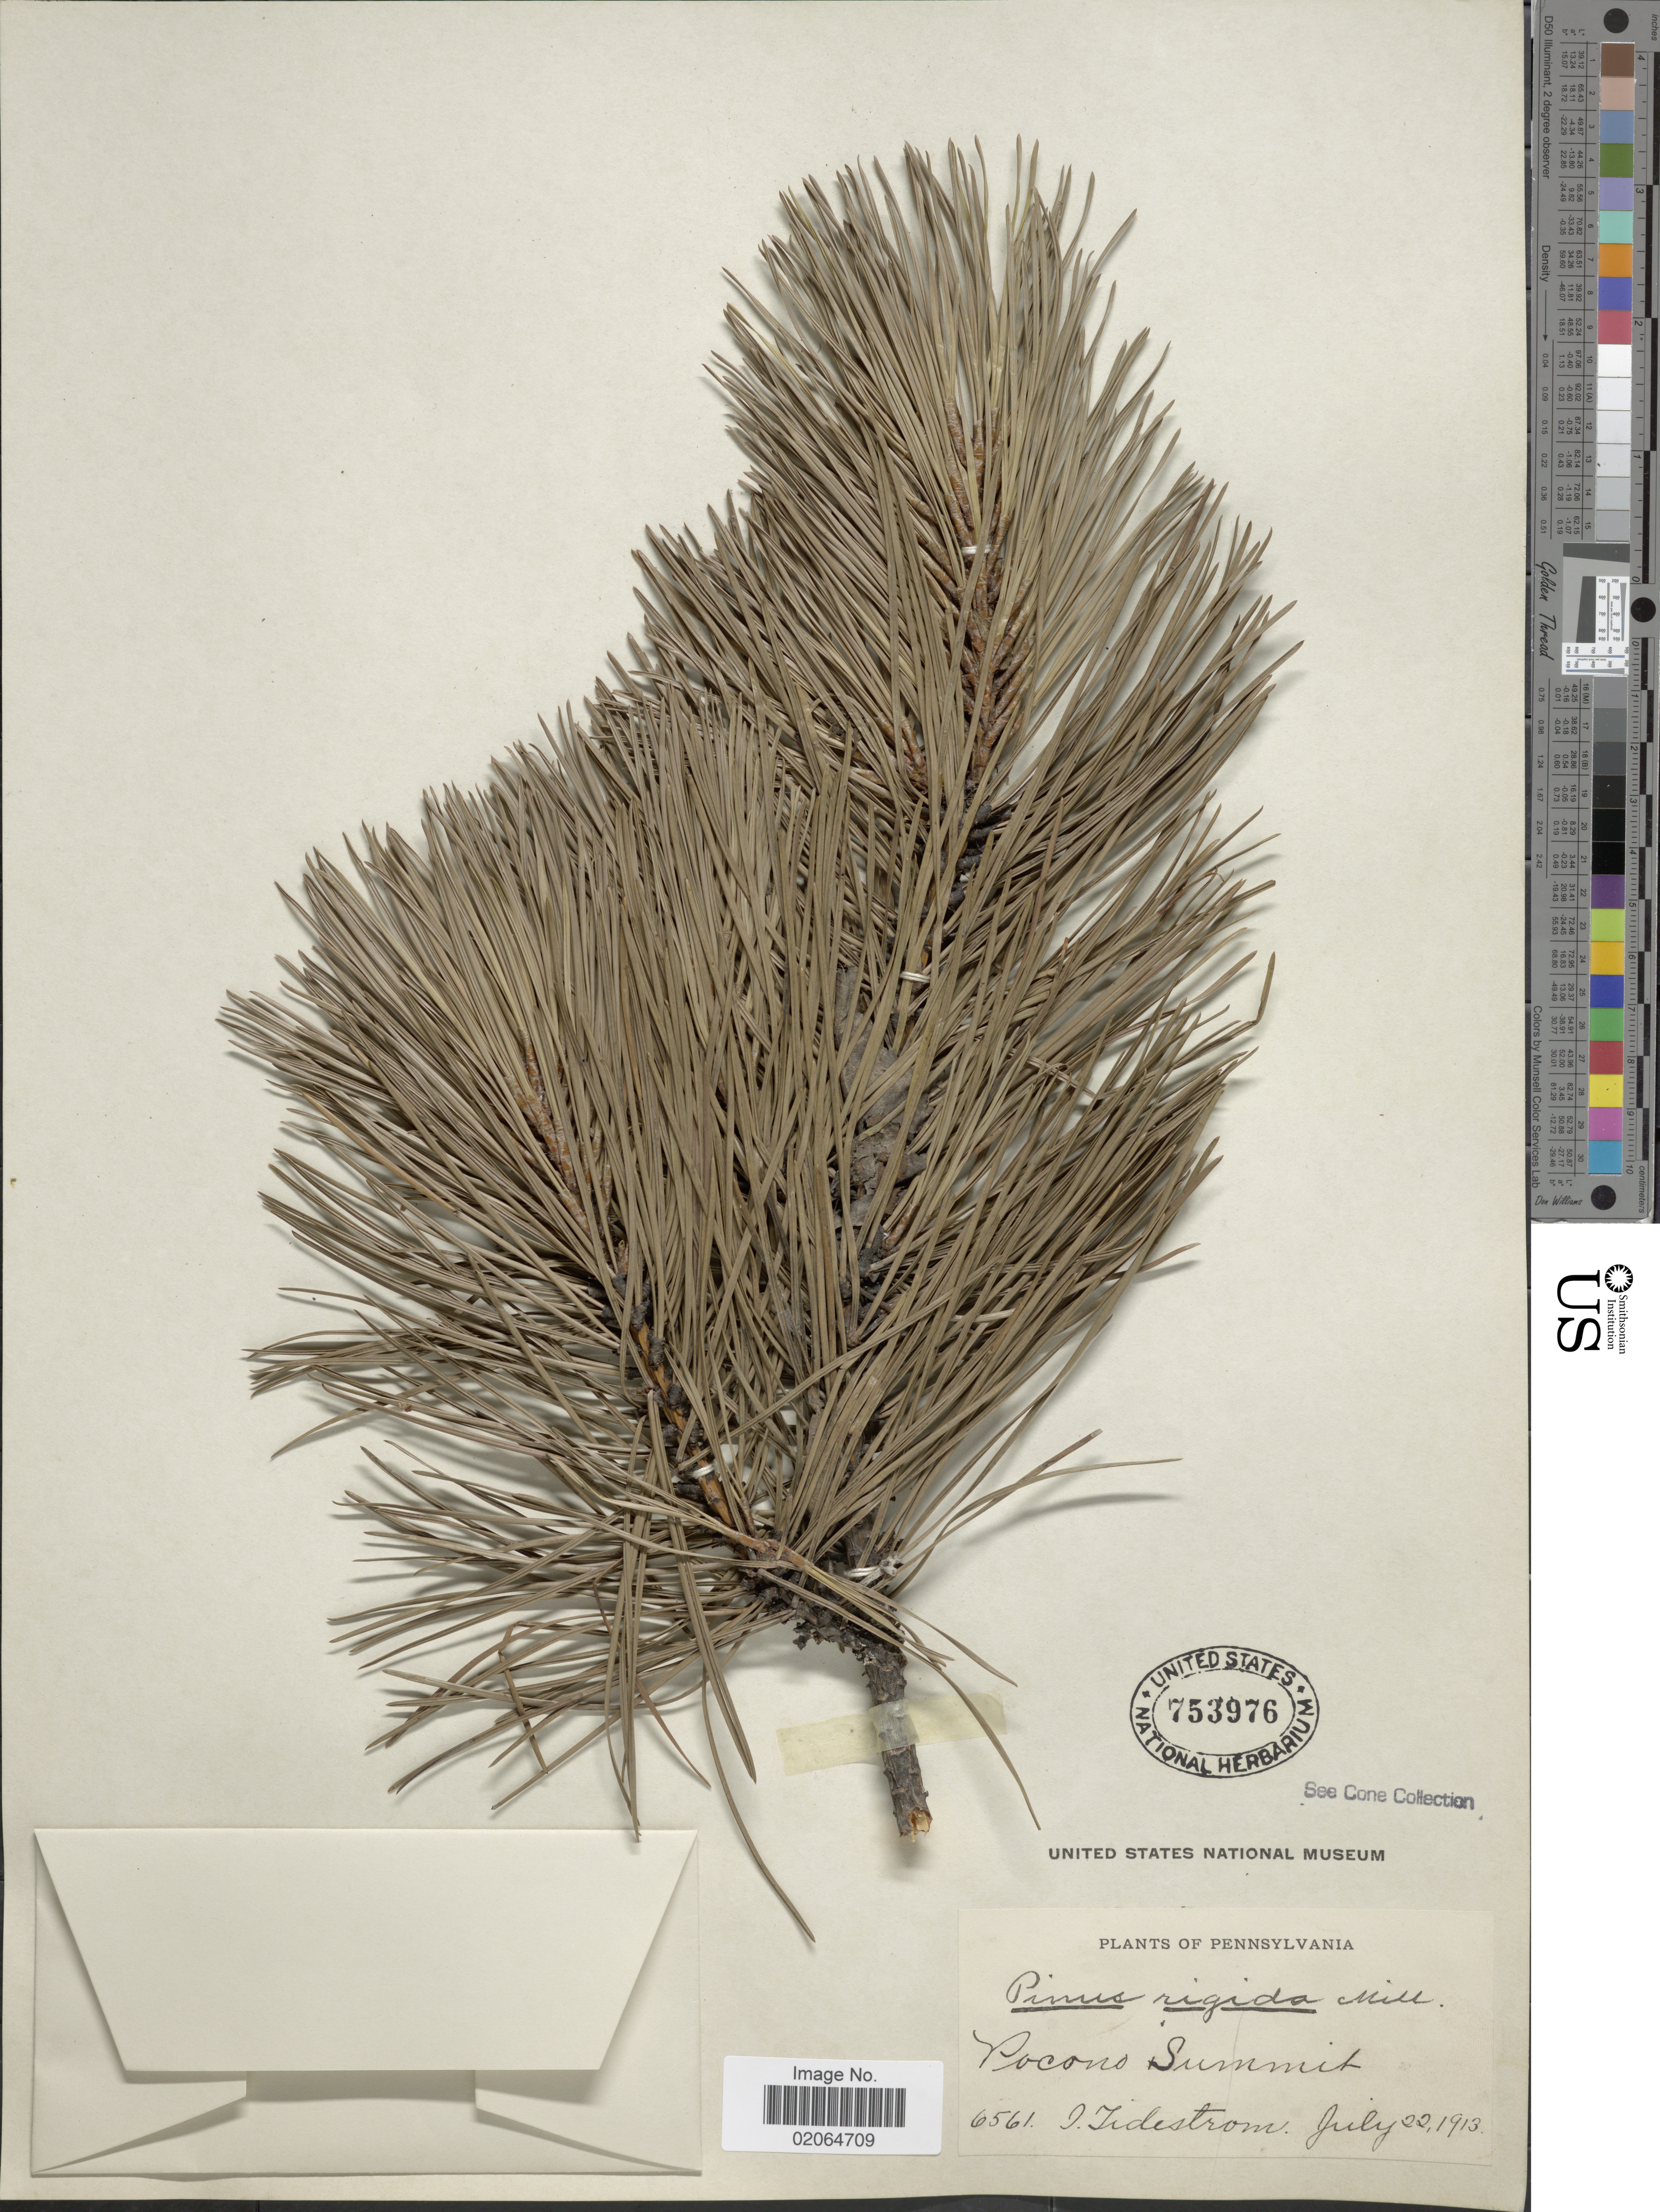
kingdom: Plantae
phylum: Tracheophyta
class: Pinopsida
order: Pinales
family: Pinaceae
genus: Pinus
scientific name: Pinus rigida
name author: Mill.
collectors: I. F. Tidestrom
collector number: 6561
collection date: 1913-07-22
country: United States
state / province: Pennsylvania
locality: Pocono Summit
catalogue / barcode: US 753976